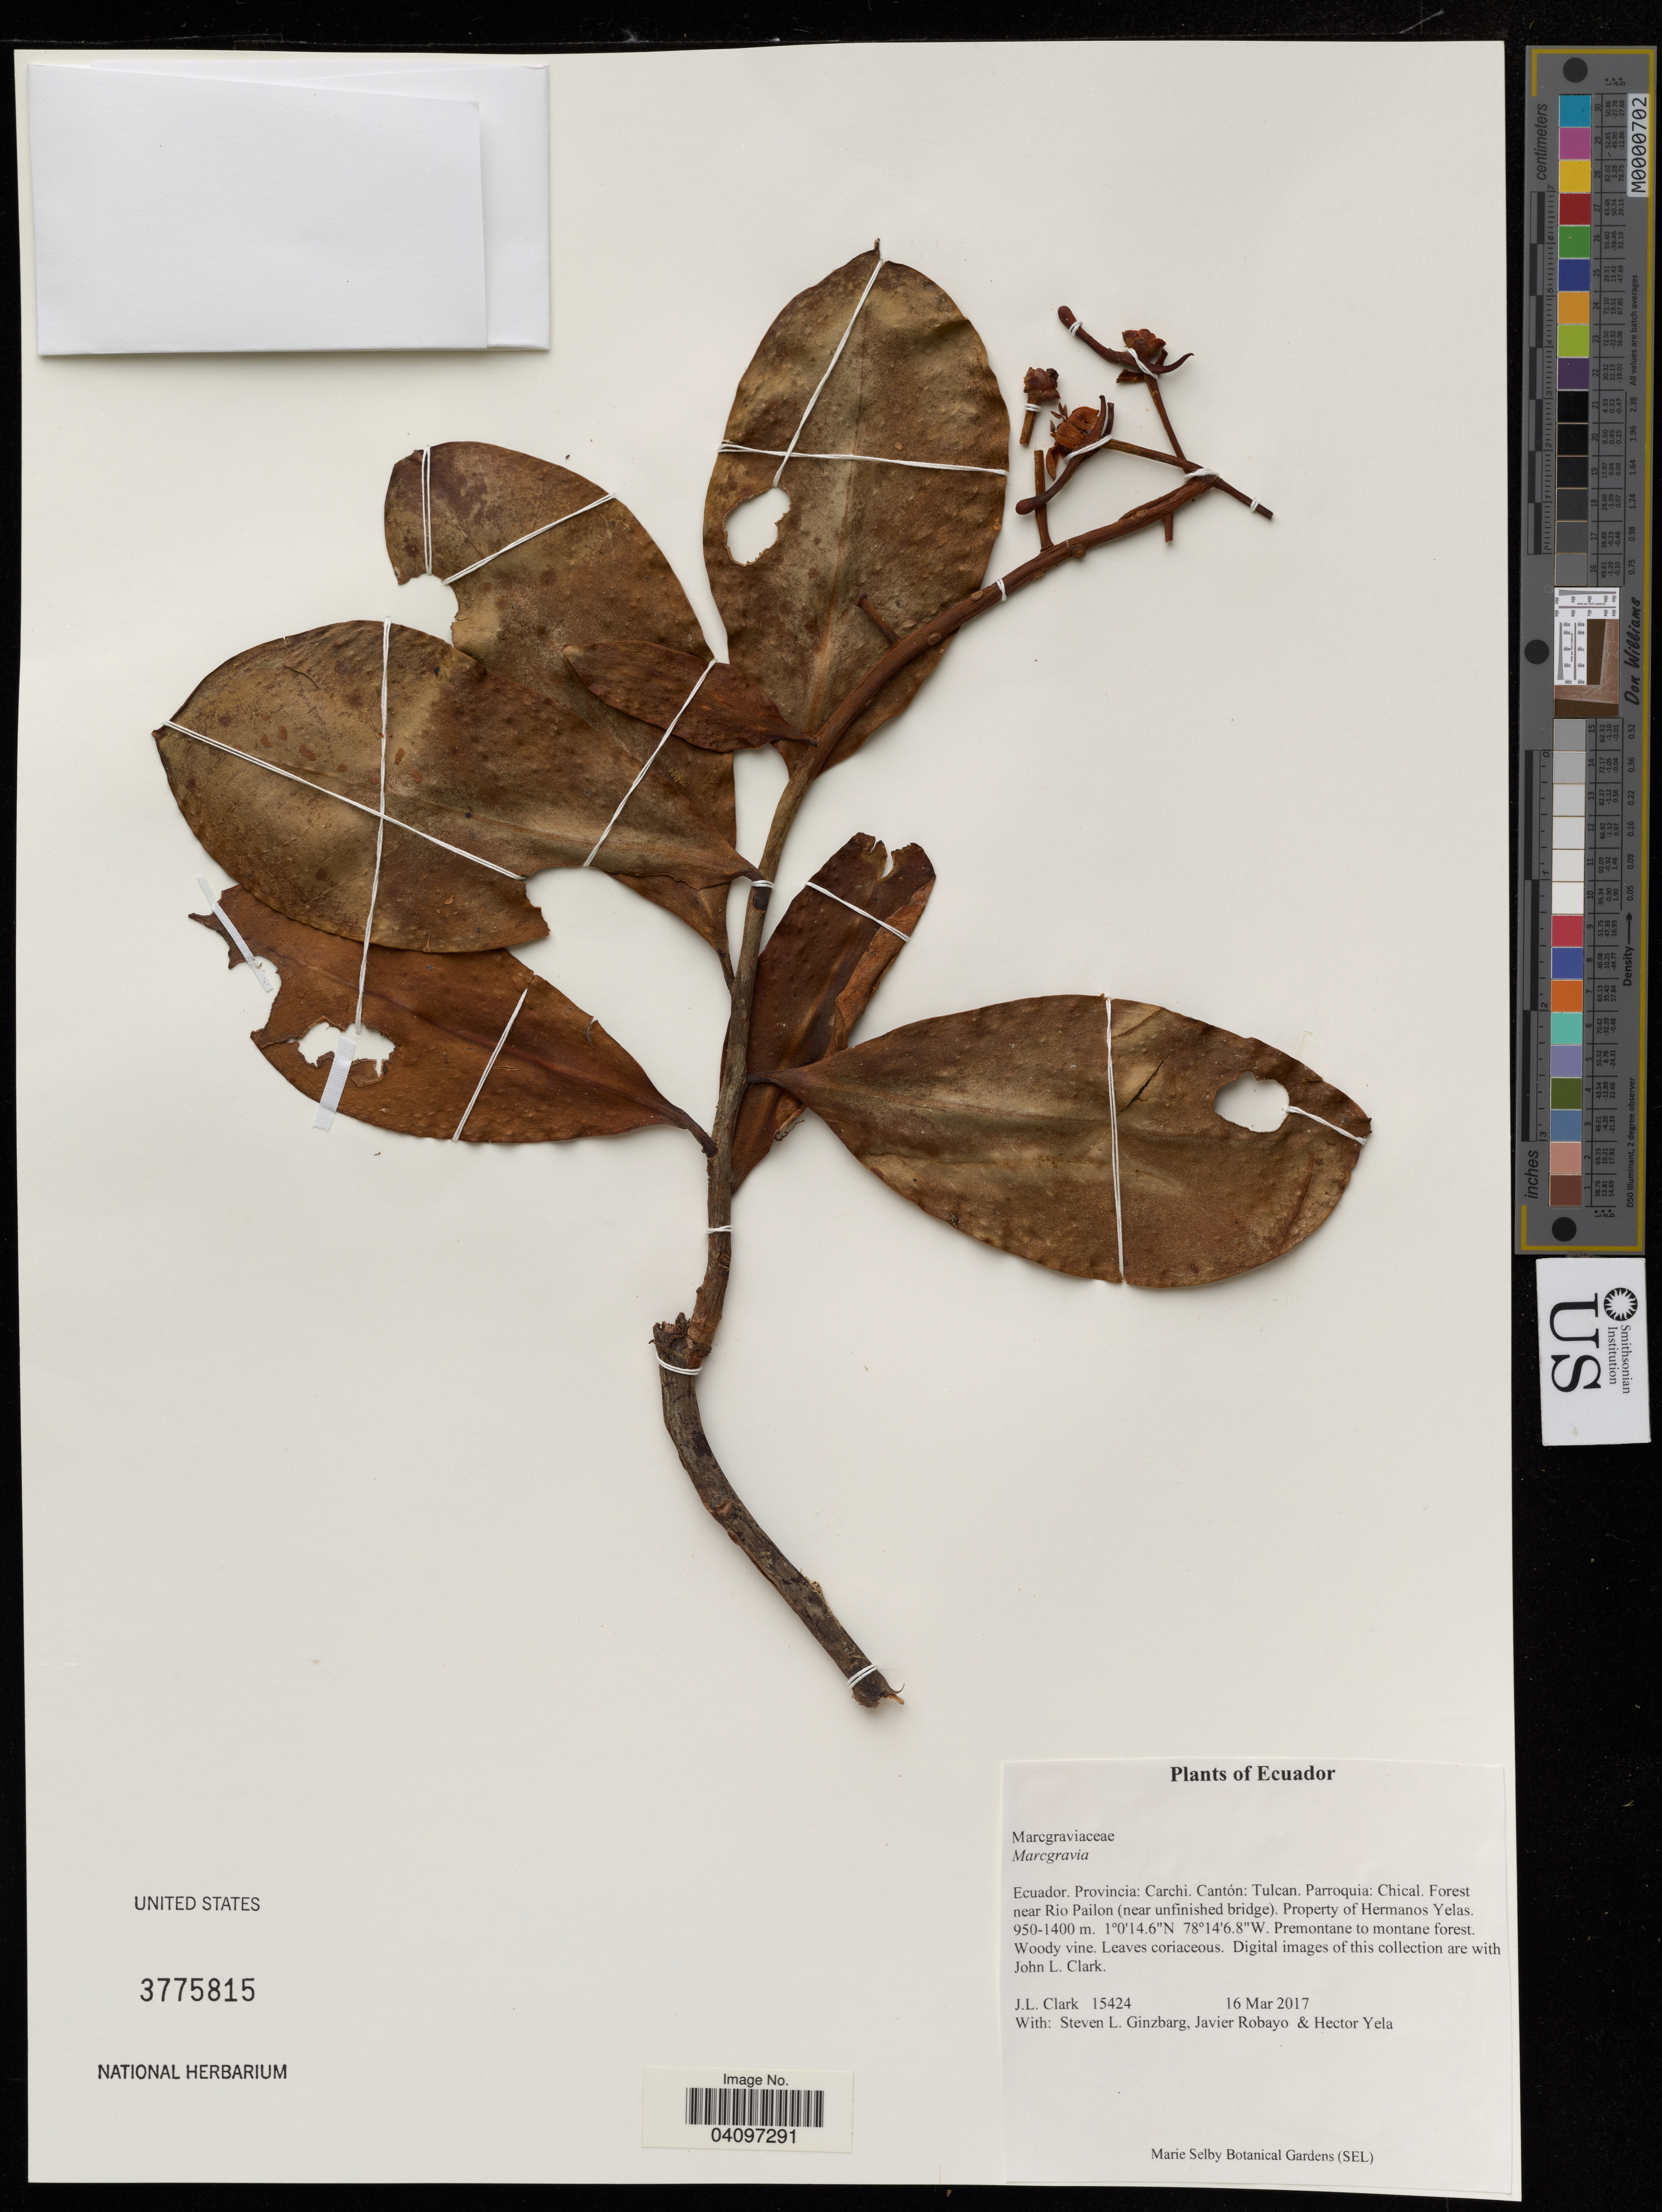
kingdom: Plantae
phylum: Tracheophyta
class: Magnoliopsida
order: Ericales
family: Marcgraviaceae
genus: Marcgravia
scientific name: Marcgravia sp.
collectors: J. Clark, S. Ginzbarg & J. Robayo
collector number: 15424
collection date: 2017-03-16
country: Ecuador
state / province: Carchi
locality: Carchi. Cantón: Tulcan. Parroquia: Chical. Forest near Rio Pailon (near unfinished bridge). Property of Hermanos Yelas.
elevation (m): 950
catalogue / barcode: US 3775815